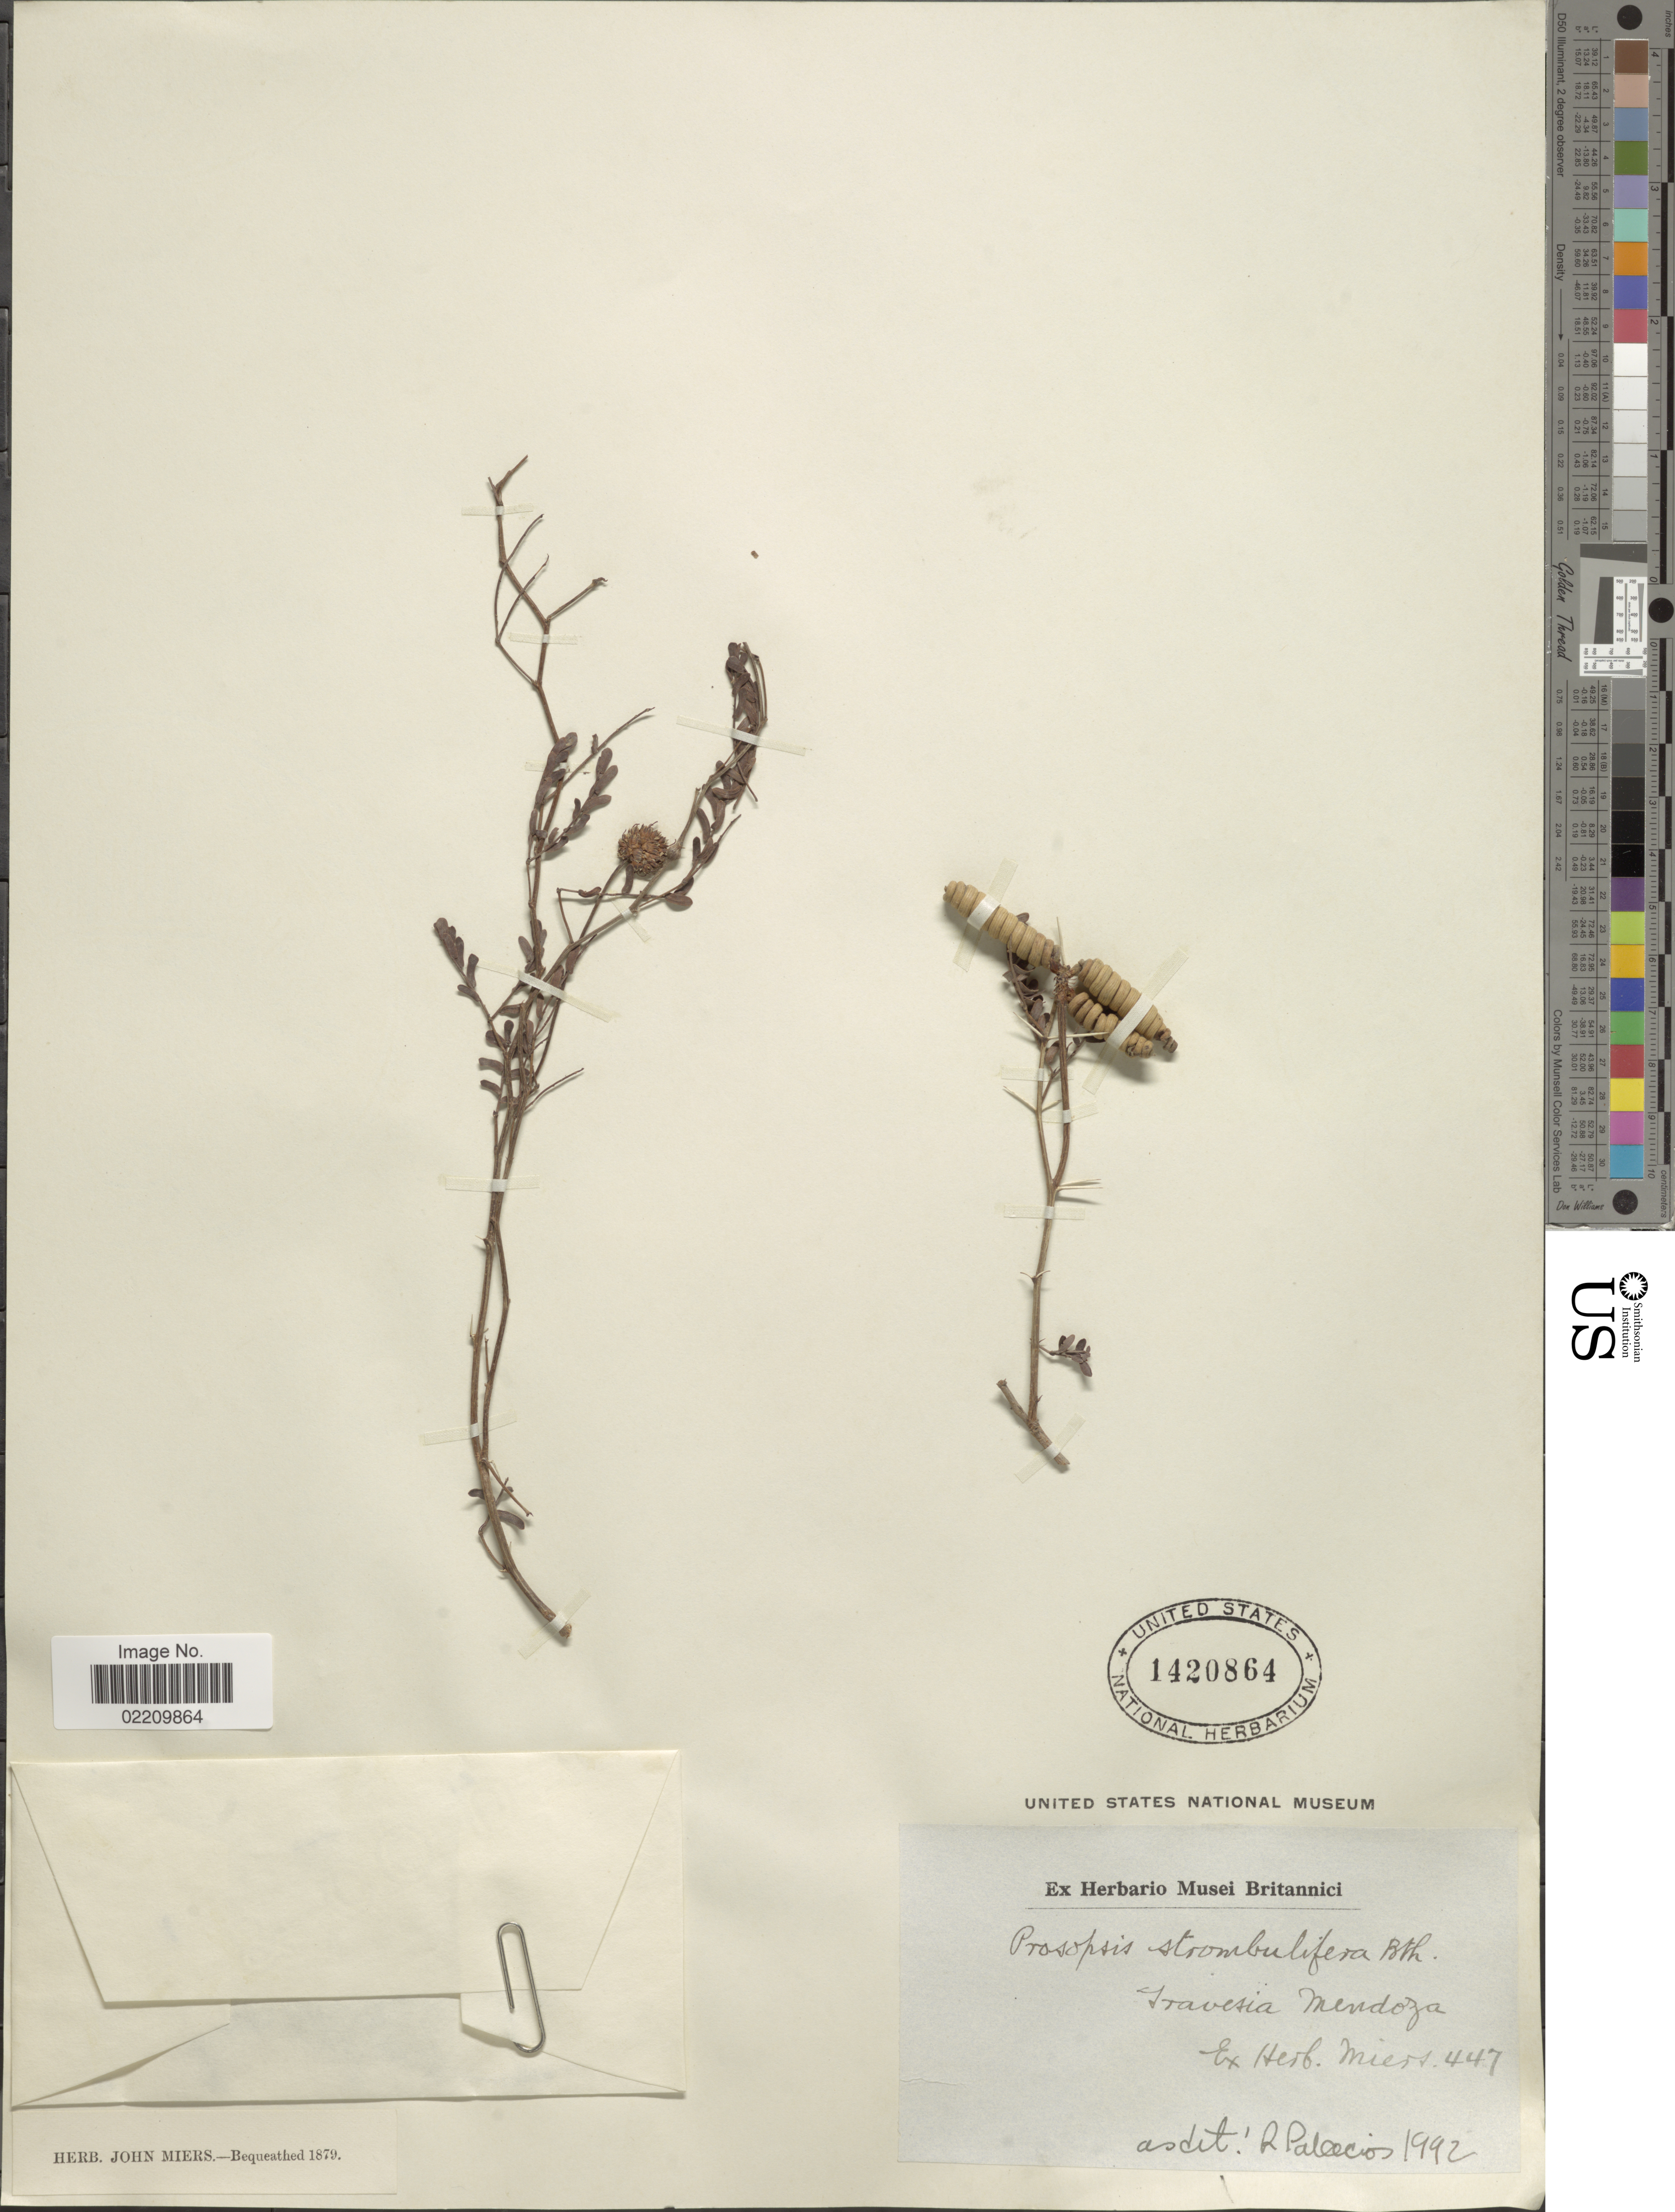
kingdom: Plantae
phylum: Tracheophyta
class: Magnoliopsida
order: Fabales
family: Fabaceae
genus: Strombocarpa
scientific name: Strombocarpa strombulifera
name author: (Lam.) A. Gray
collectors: ex herb. Miers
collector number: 447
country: Argentina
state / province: Mendoza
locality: Travesia Mendoza.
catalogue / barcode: US 1420864